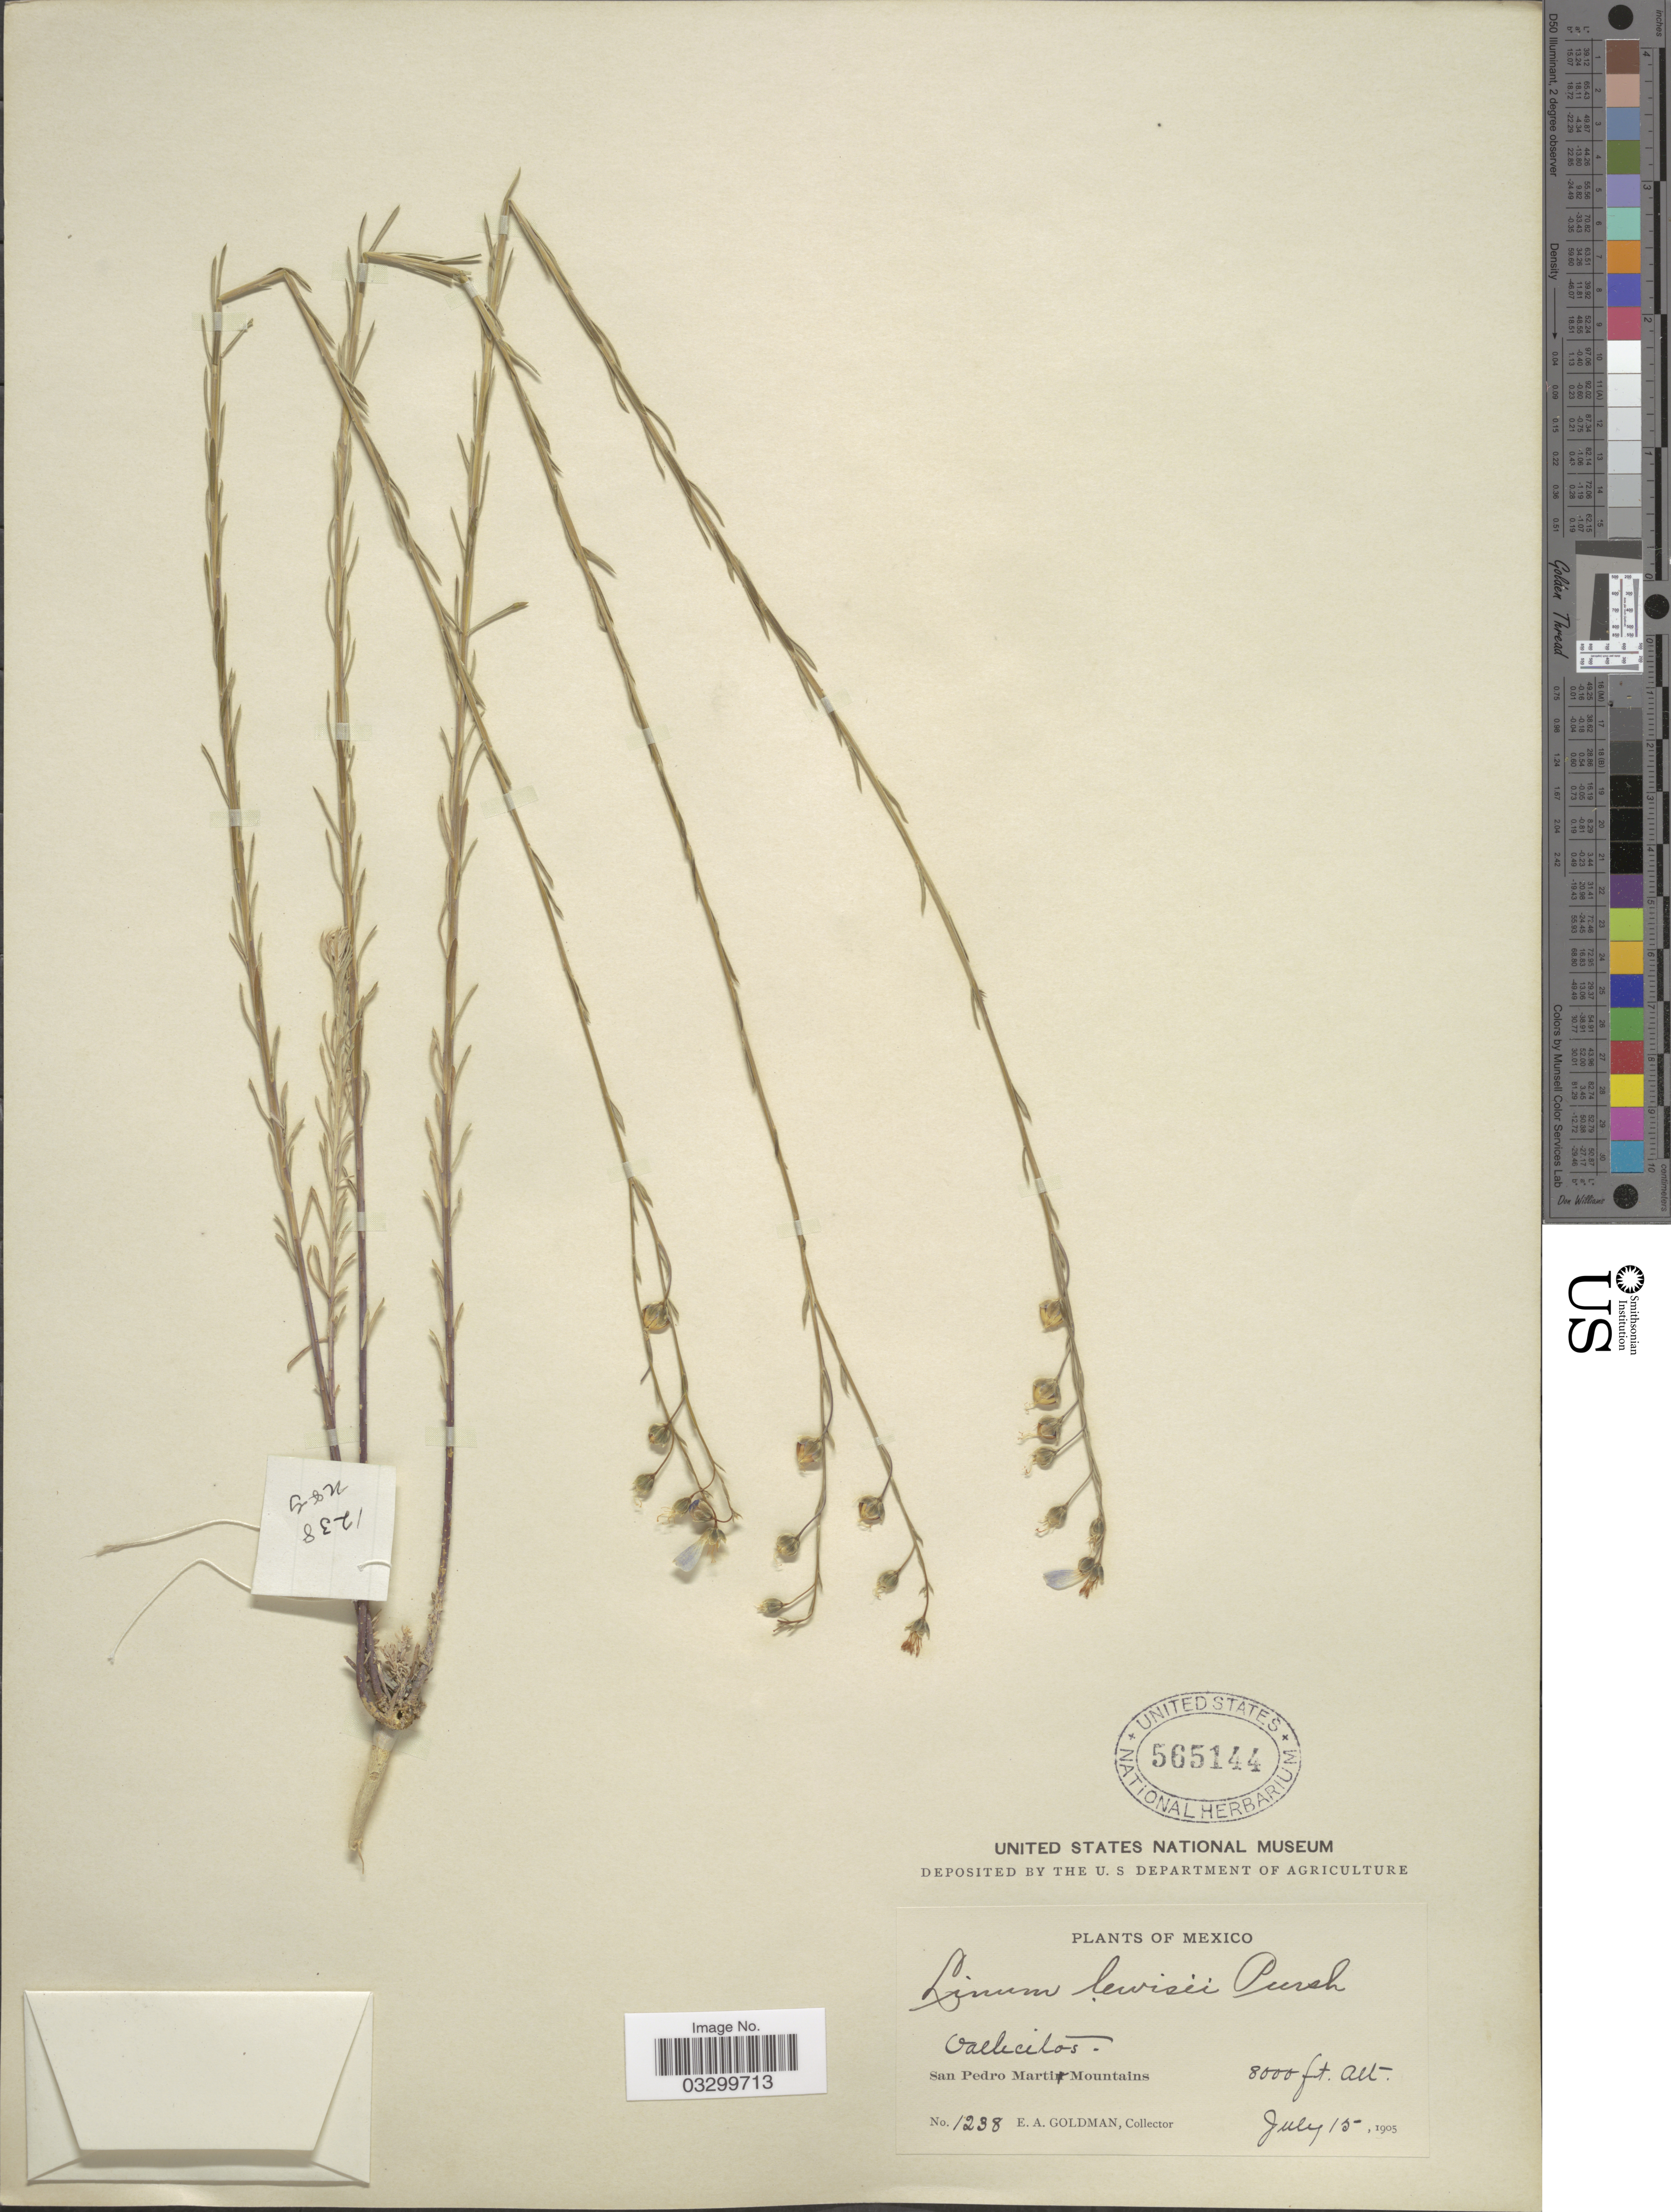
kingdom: Plantae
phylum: Tracheophyta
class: Magnoliopsida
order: Malpighiales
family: Linaceae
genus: Linum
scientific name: Linum lewisii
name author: Pursh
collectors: E. A. Goldman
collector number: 1238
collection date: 1905-07-15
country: Mexico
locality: Vallecitos, San Pedro Martir Mountains.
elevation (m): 2438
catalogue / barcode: US 565144